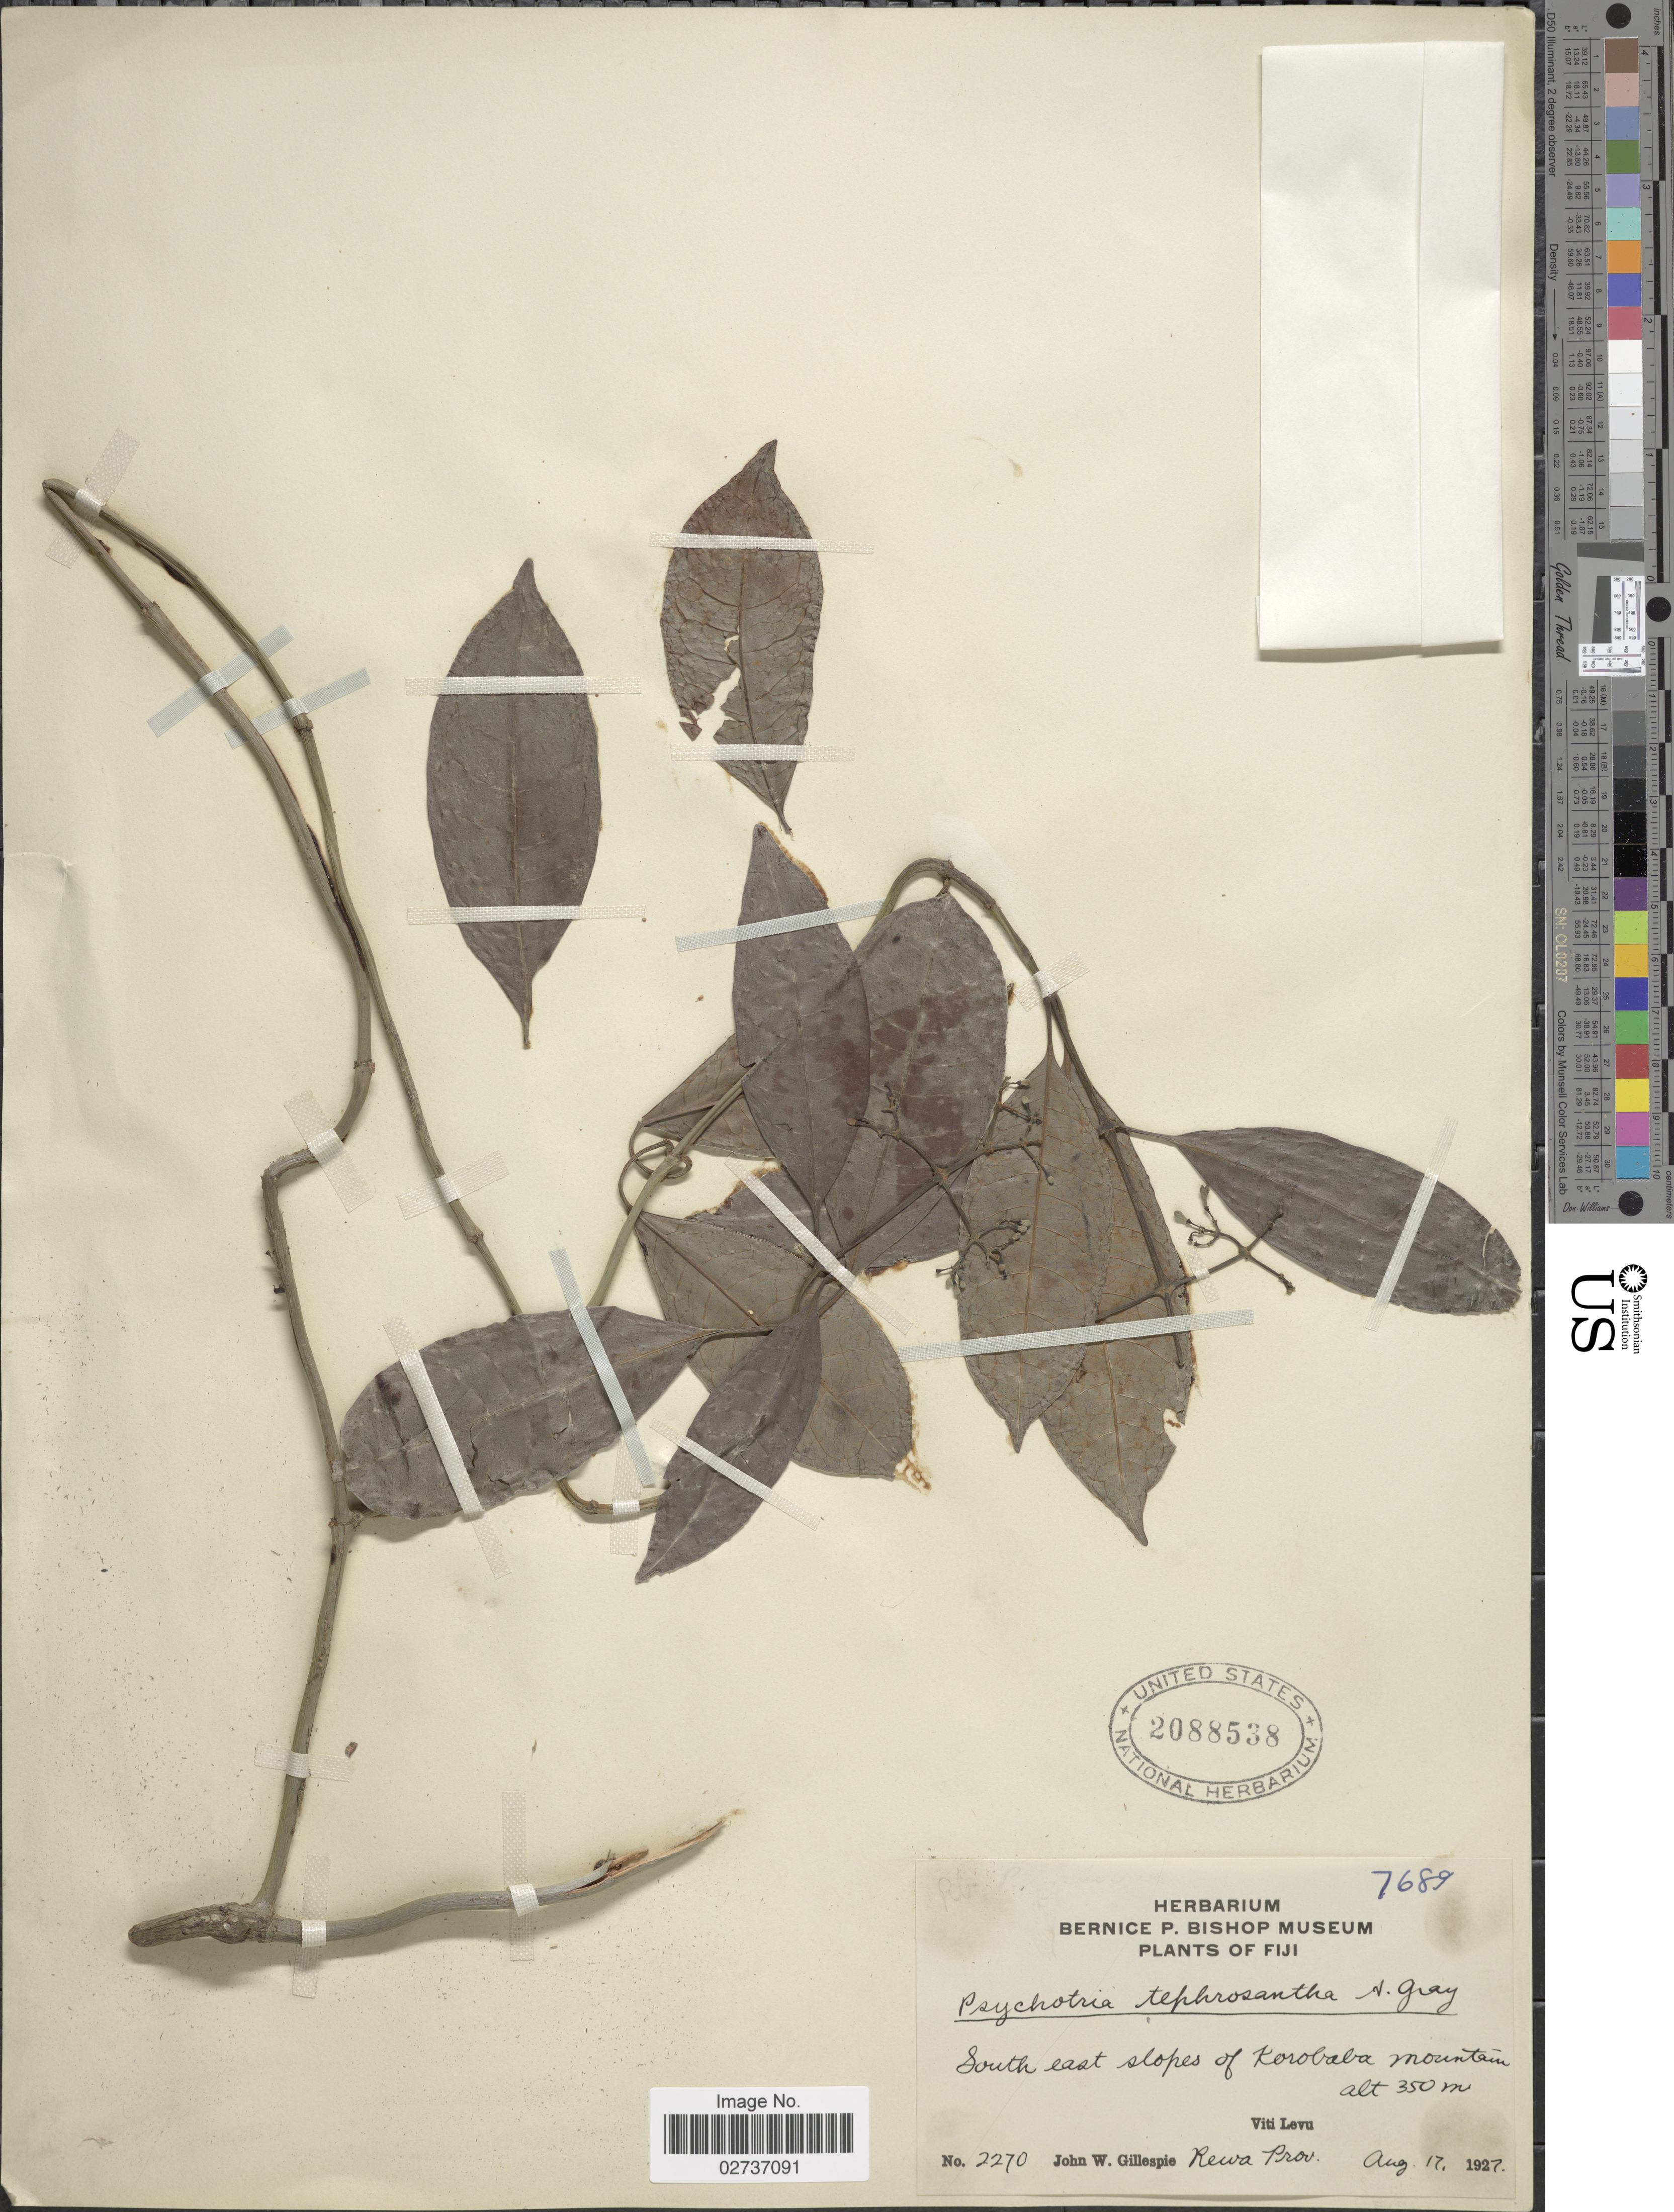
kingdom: Plantae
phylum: Tracheophyta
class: Magnoliopsida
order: Gentianales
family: Rubiaceae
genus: Psychotria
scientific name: Psychotria tephrosantha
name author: A. Gray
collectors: J. W. Gillespie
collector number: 2270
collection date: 1927-08-17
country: Fiji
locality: South east slopes of Korobaba Mountain. Viti Levu. Rewa Prov.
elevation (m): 350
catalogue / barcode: US 2088538